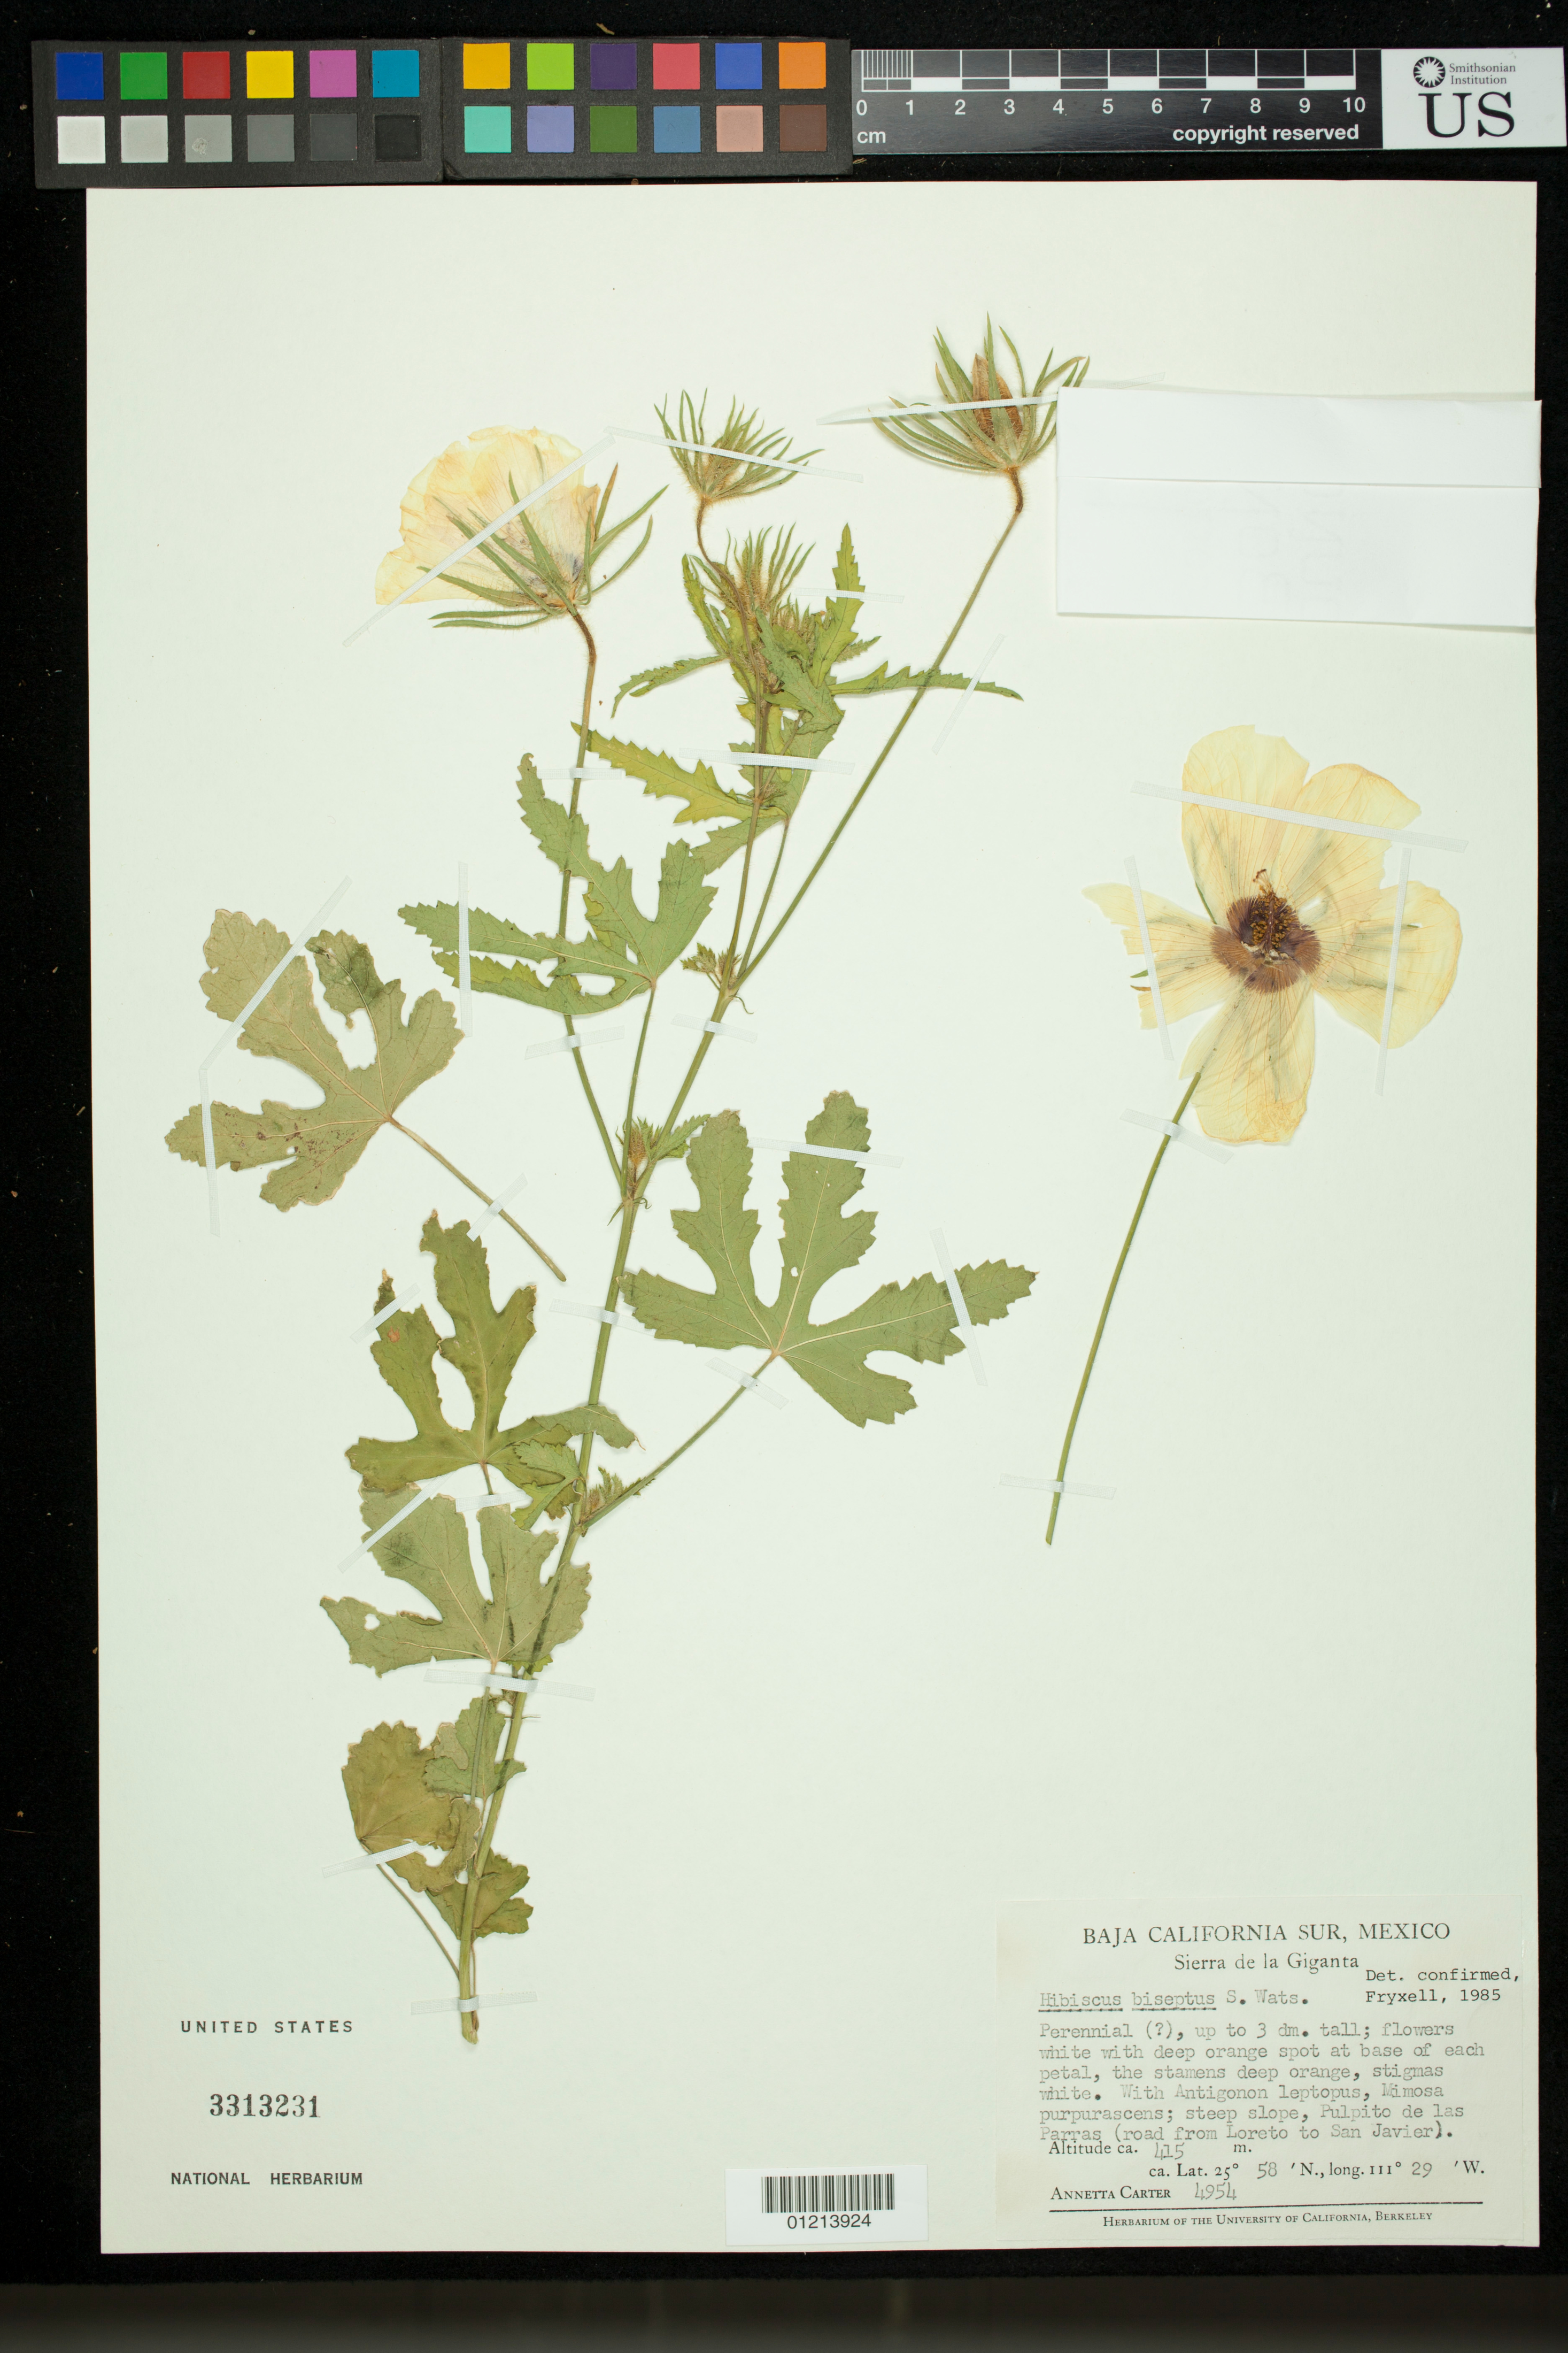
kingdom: Plantae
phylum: Tracheophyta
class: Magnoliopsida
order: Malvales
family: Malvaceae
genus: Hibiscus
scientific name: Hibiscus biseptus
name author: S. Watson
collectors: A. M. Carter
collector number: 4954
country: Mexico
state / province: Baja California Sur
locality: Pulpito de las Parras ( road from Loreto to San Javier), Sierra de la Giganta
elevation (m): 415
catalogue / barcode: US 3313231